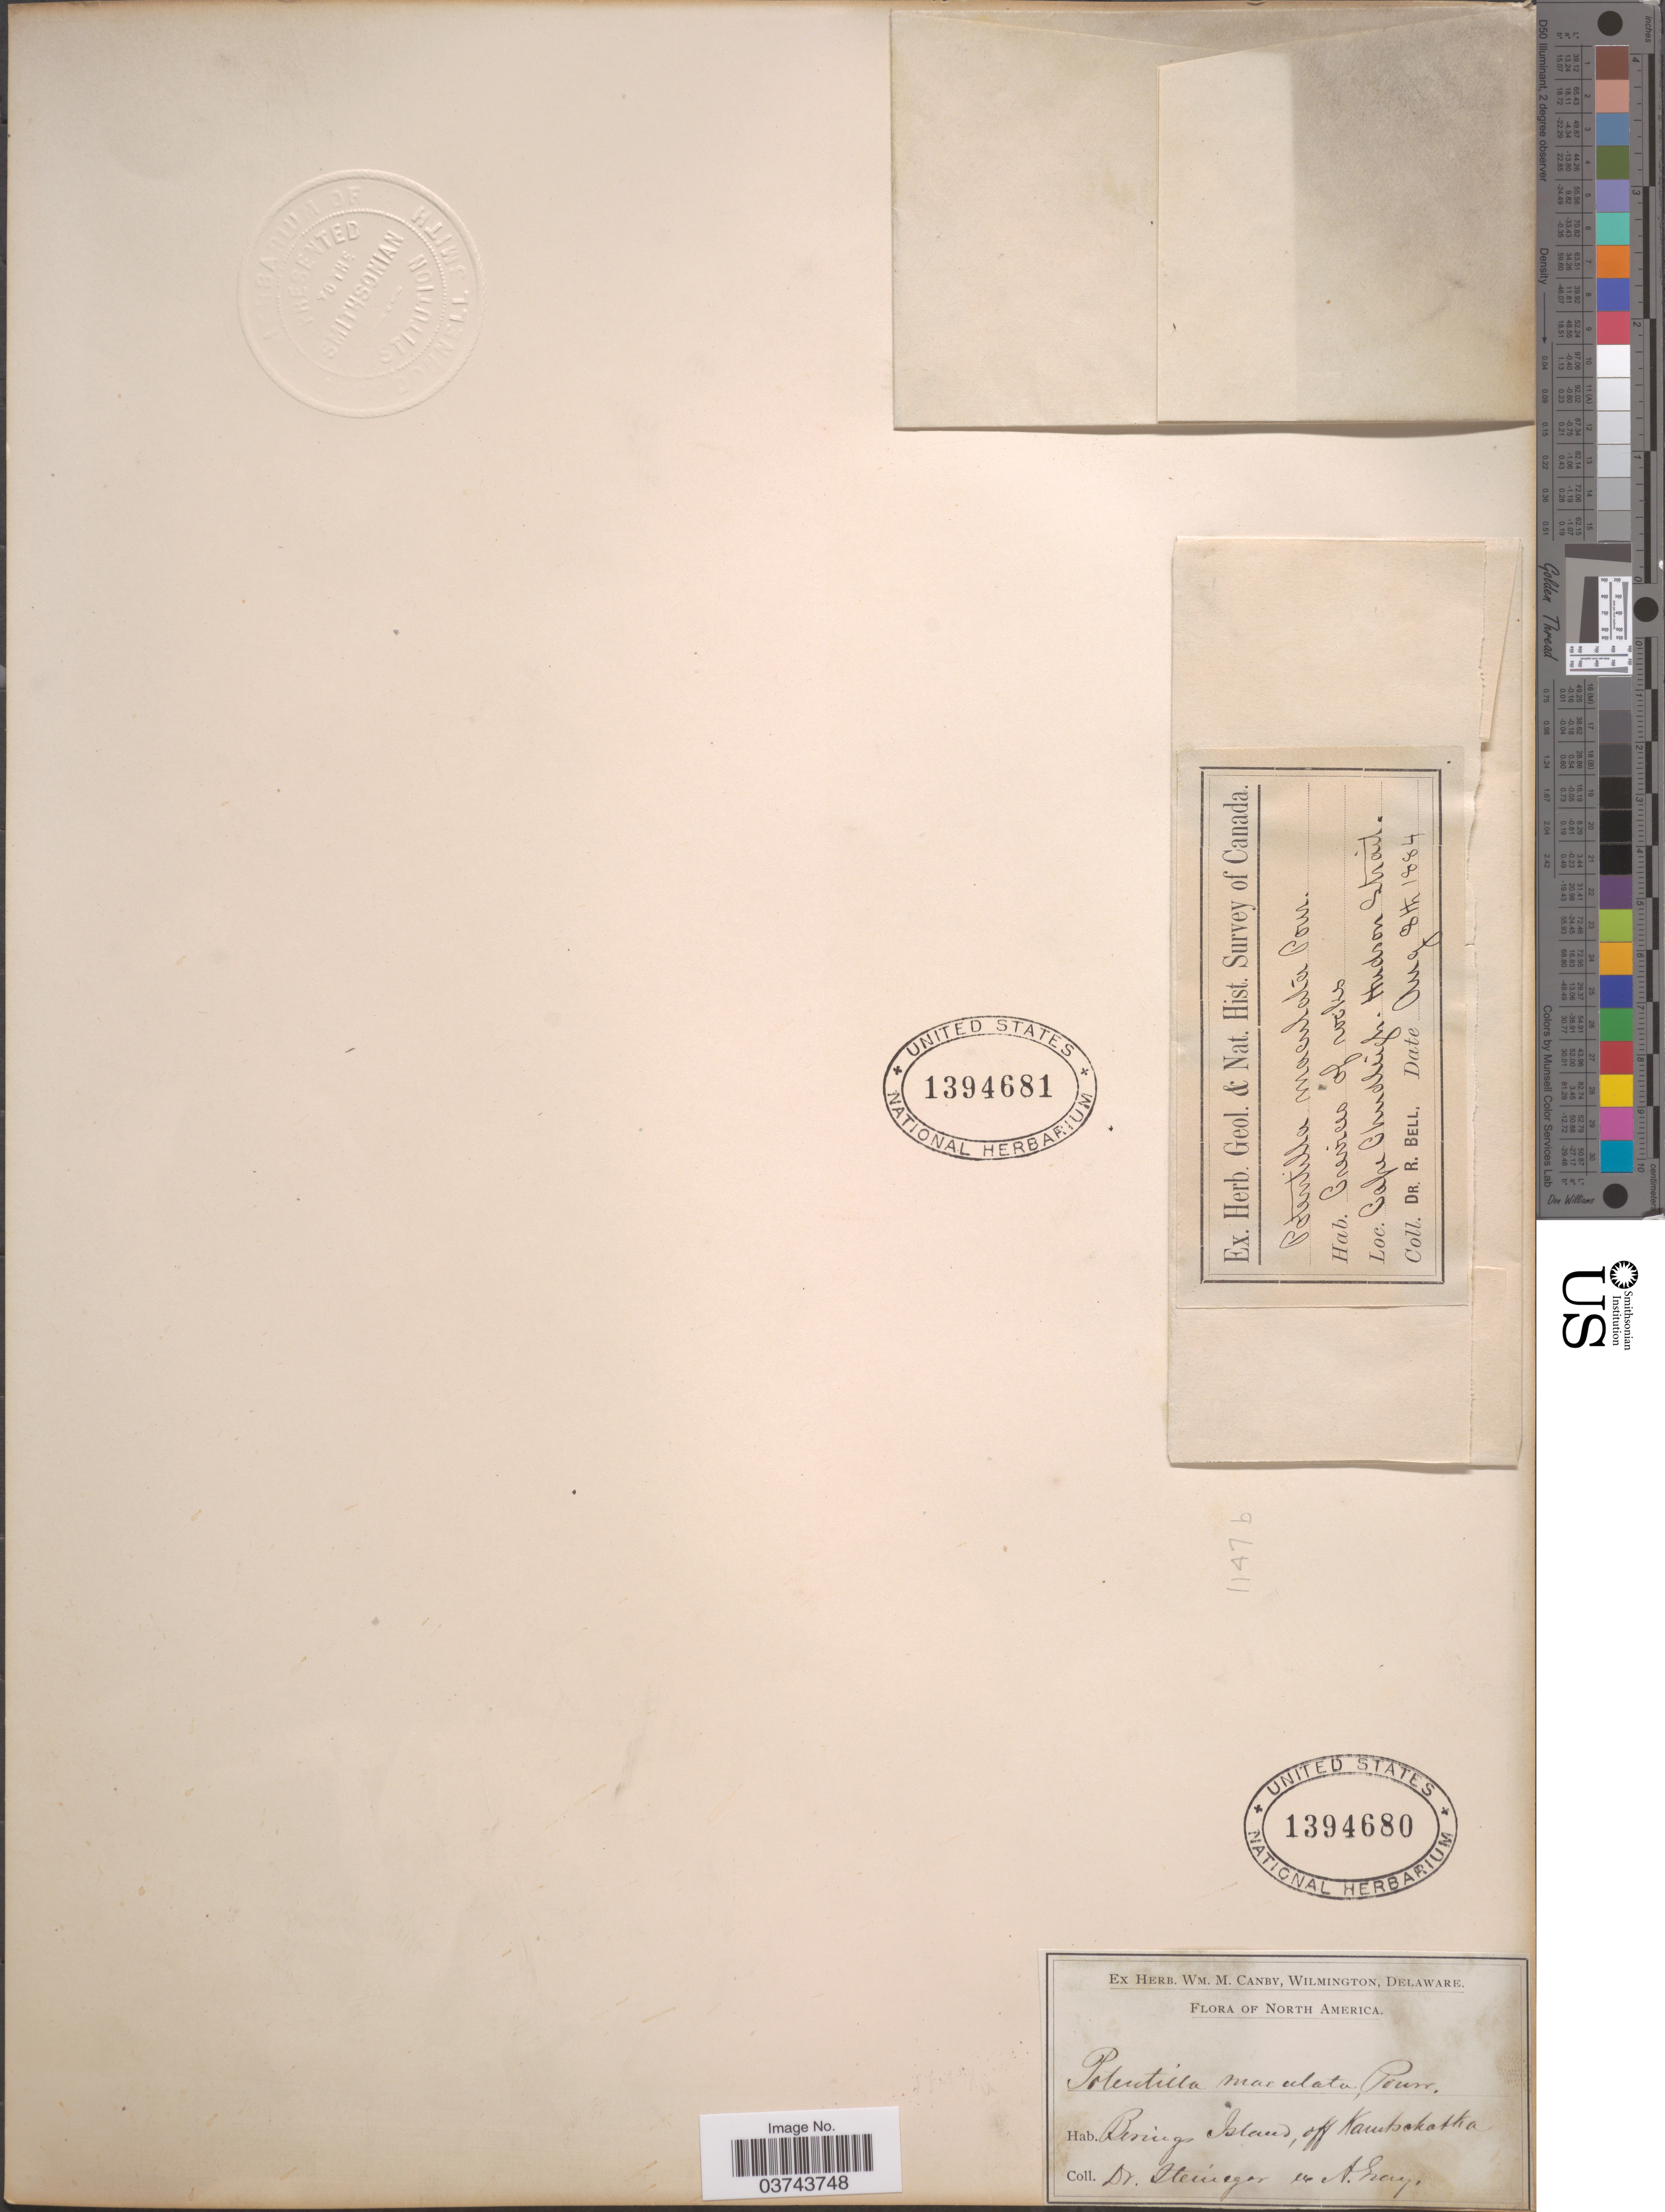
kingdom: Plantae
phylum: Tracheophyta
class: Magnoliopsida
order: Rosales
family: Rosaceae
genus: Potentilla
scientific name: Potentilla maculata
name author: Gilib.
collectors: C. R. Bell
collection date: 1884-08-08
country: Canada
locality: Cape Chudlugh. Hudson Strait.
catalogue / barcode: US 1394681-2